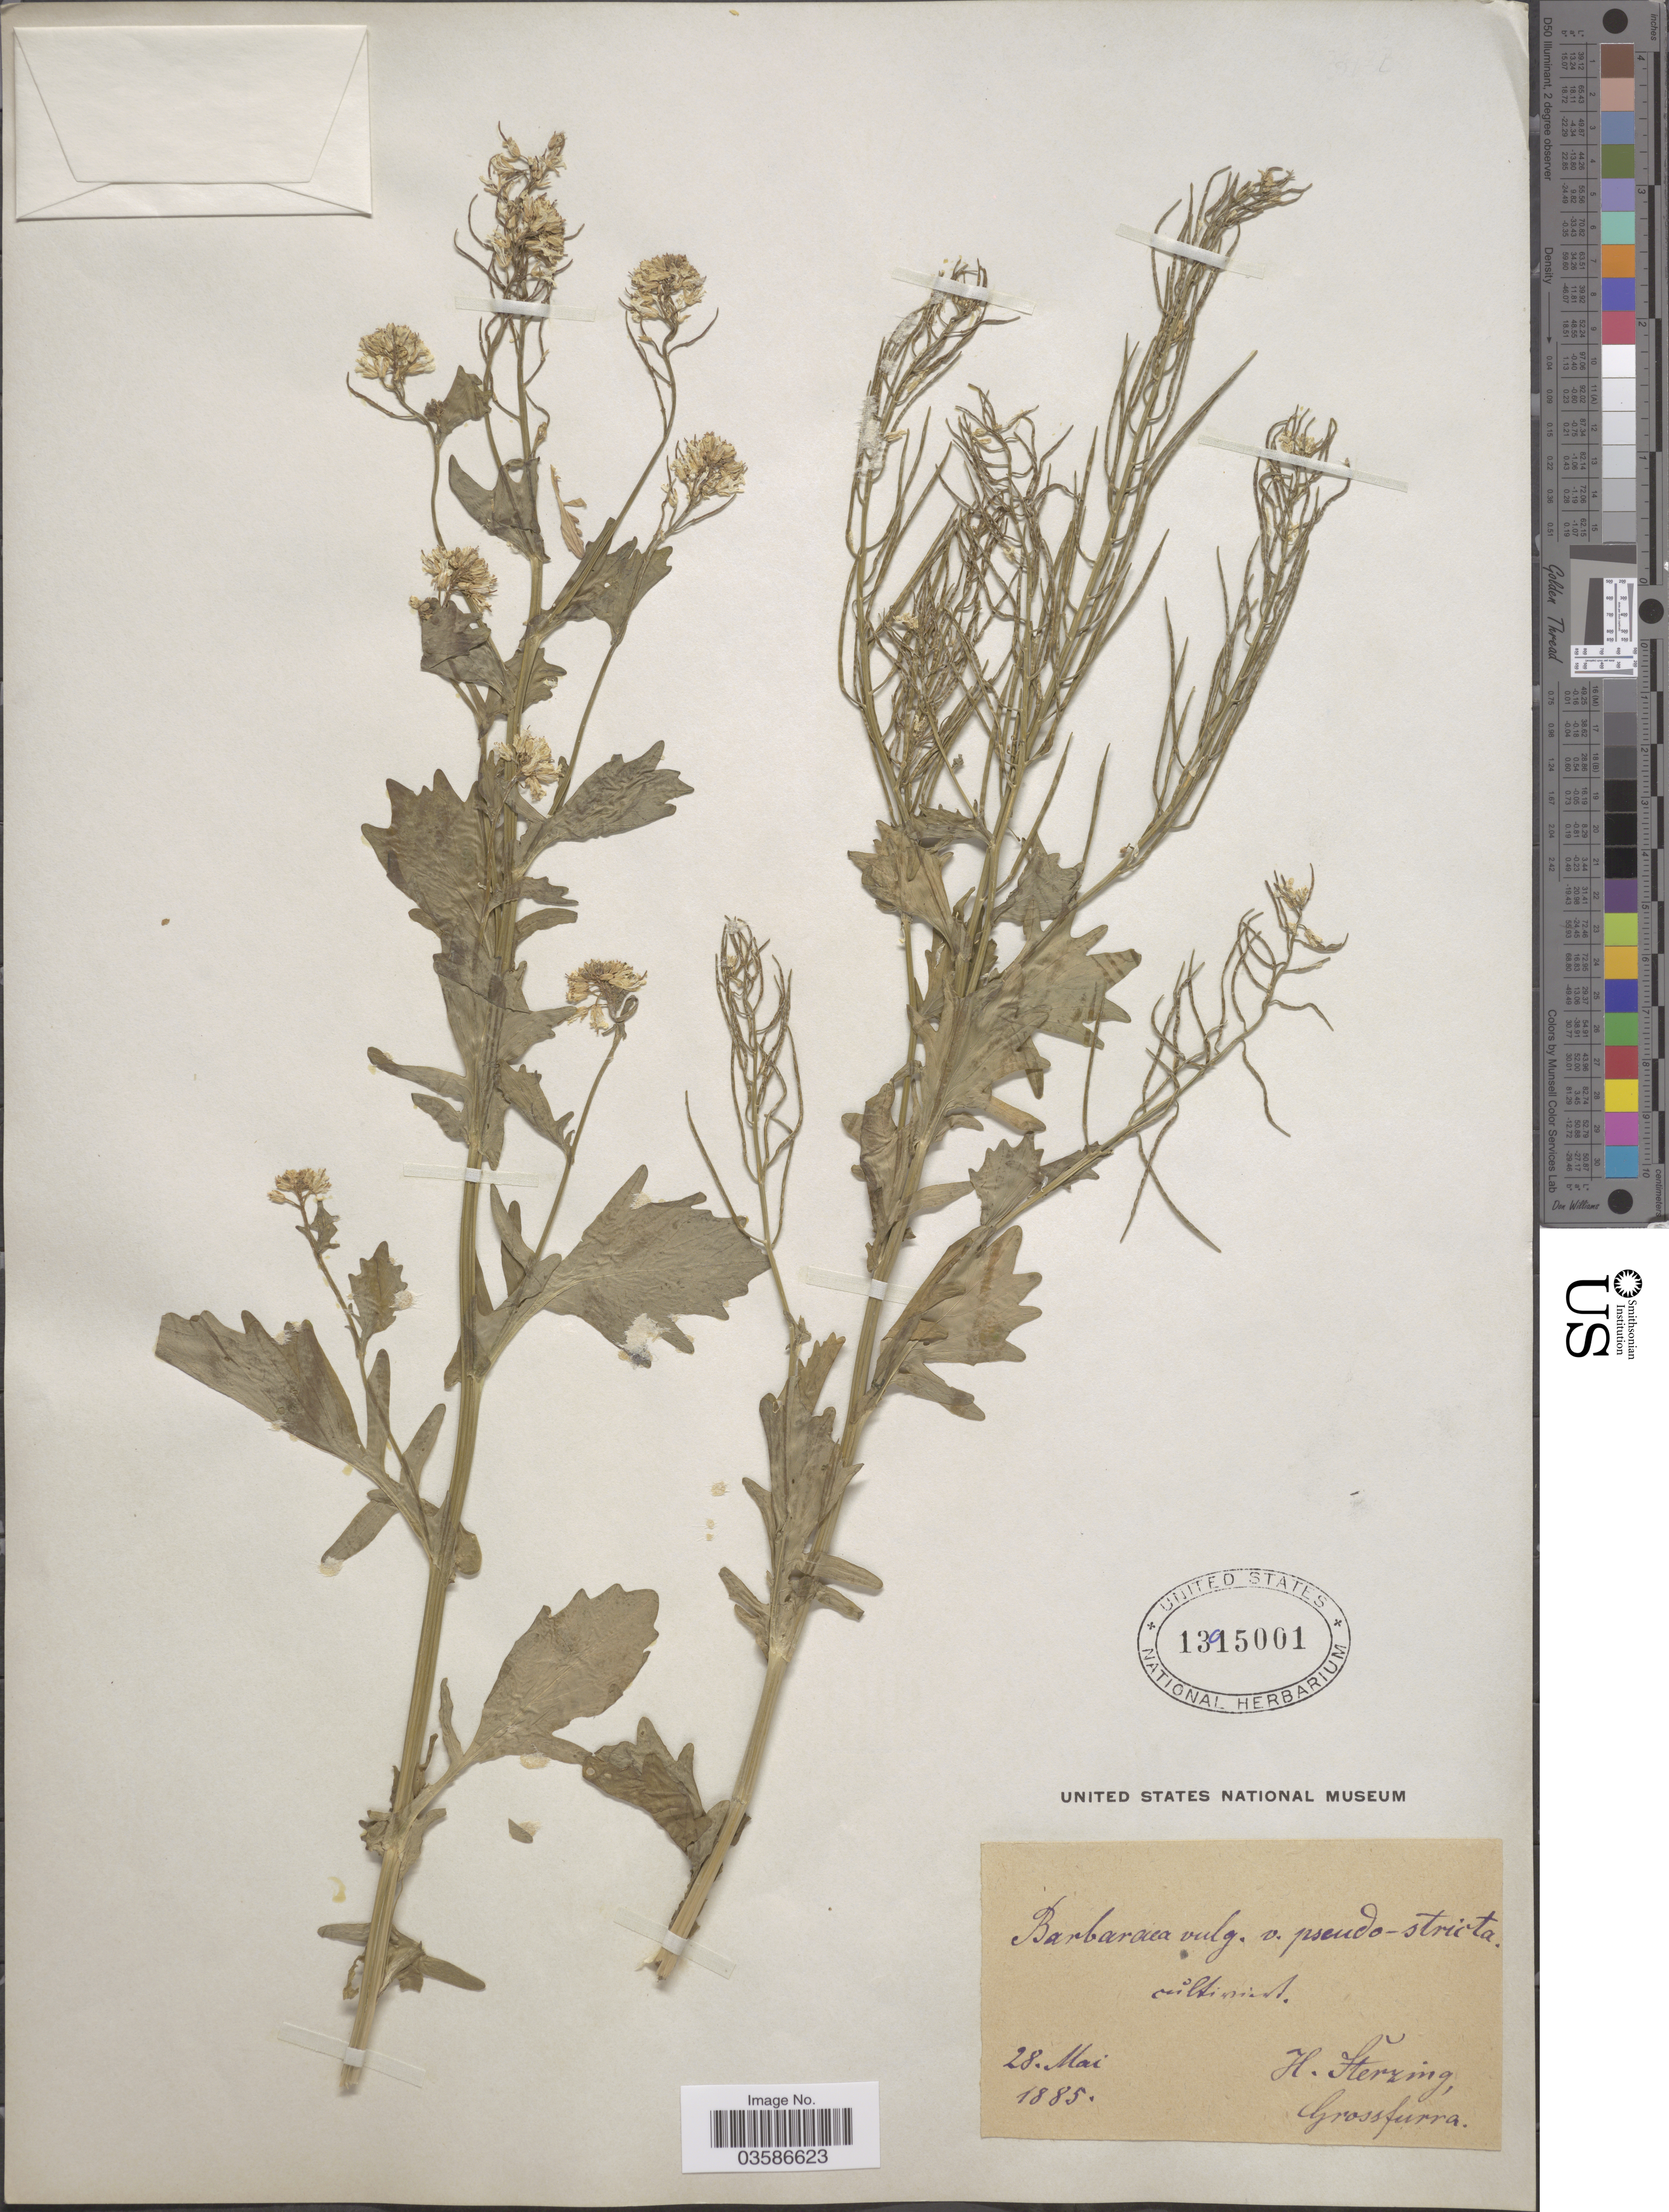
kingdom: Plantae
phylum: Tracheophyta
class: Magnoliopsida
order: Brassicales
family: Brassicaceae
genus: Barbarea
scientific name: Barbarea vulgaris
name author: W.T. Aiton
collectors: H. Sterzing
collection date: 1885-05-28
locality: Grossfurra [unsure placement]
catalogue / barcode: US 1395001